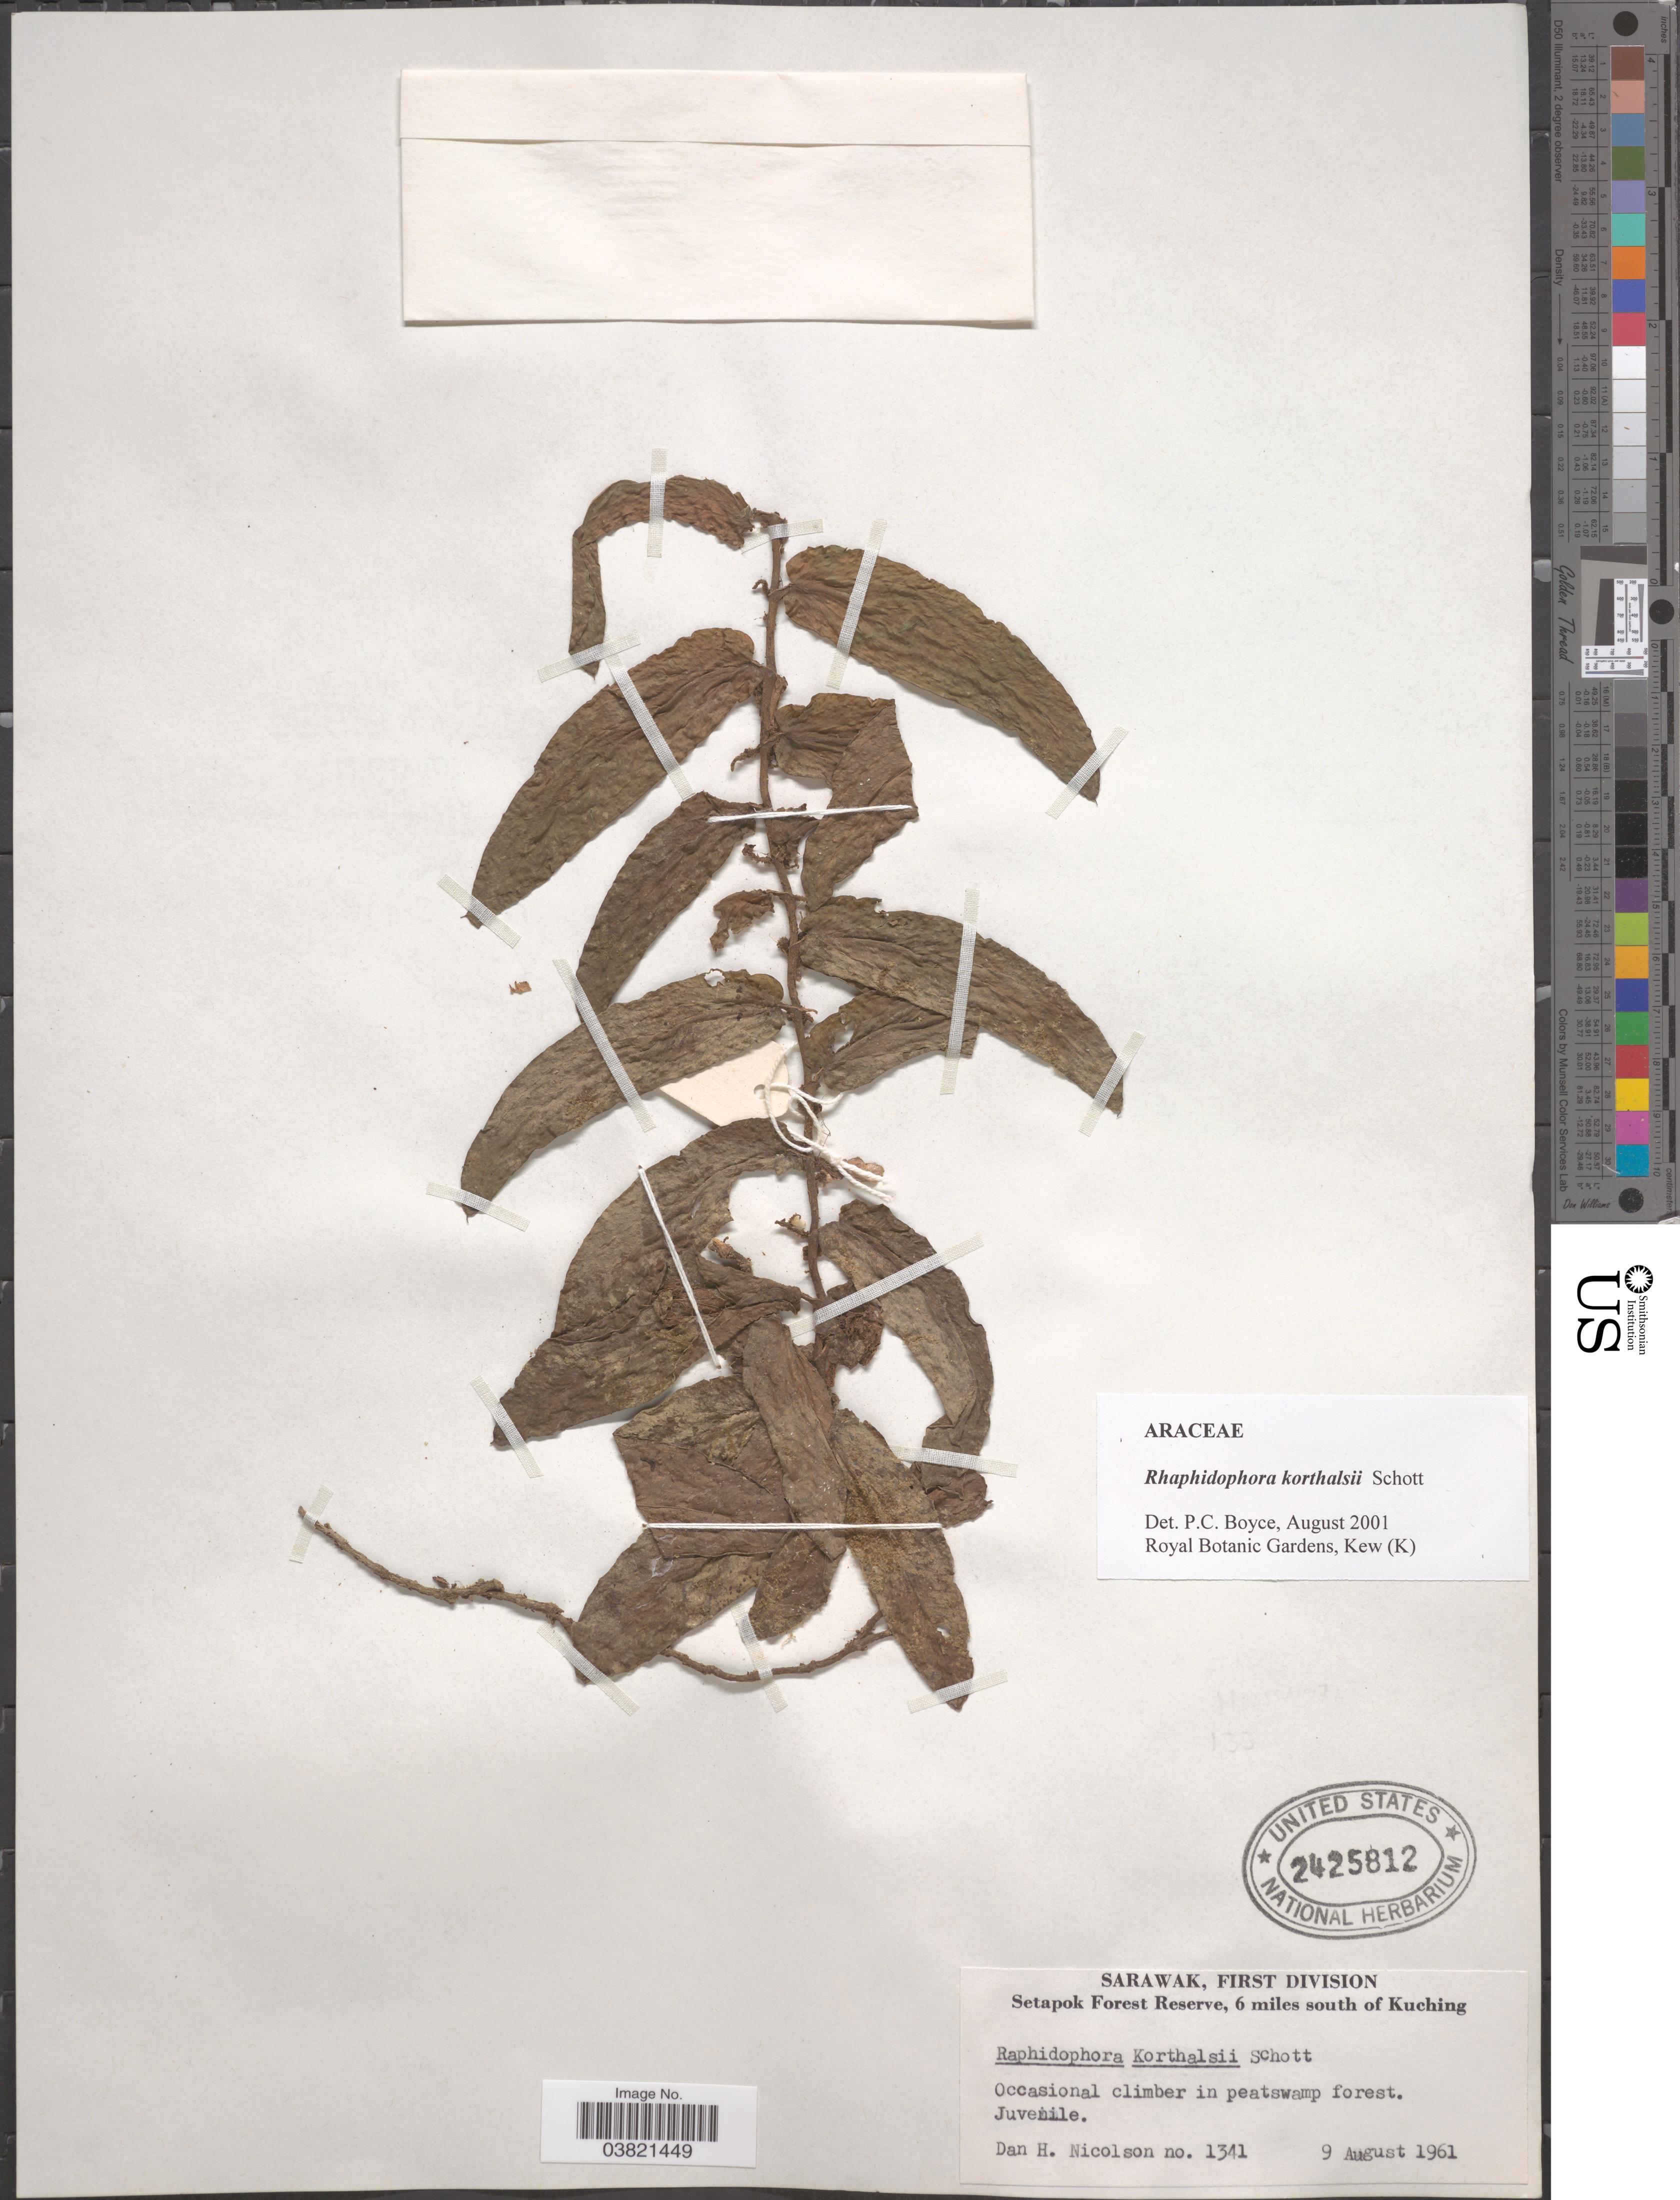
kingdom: Plantae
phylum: Tracheophyta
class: Liliopsida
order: Alismatales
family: Araceae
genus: Rhaphidophora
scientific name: Rhaphidophora korthalsii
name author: Schott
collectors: D. H. Nicolson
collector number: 1341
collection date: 1961-08-09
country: Malaysia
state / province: Sarawak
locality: First Division. Setapok Forest Reserve, 6 miles south of Kuching. Juvenile.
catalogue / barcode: US 2425812